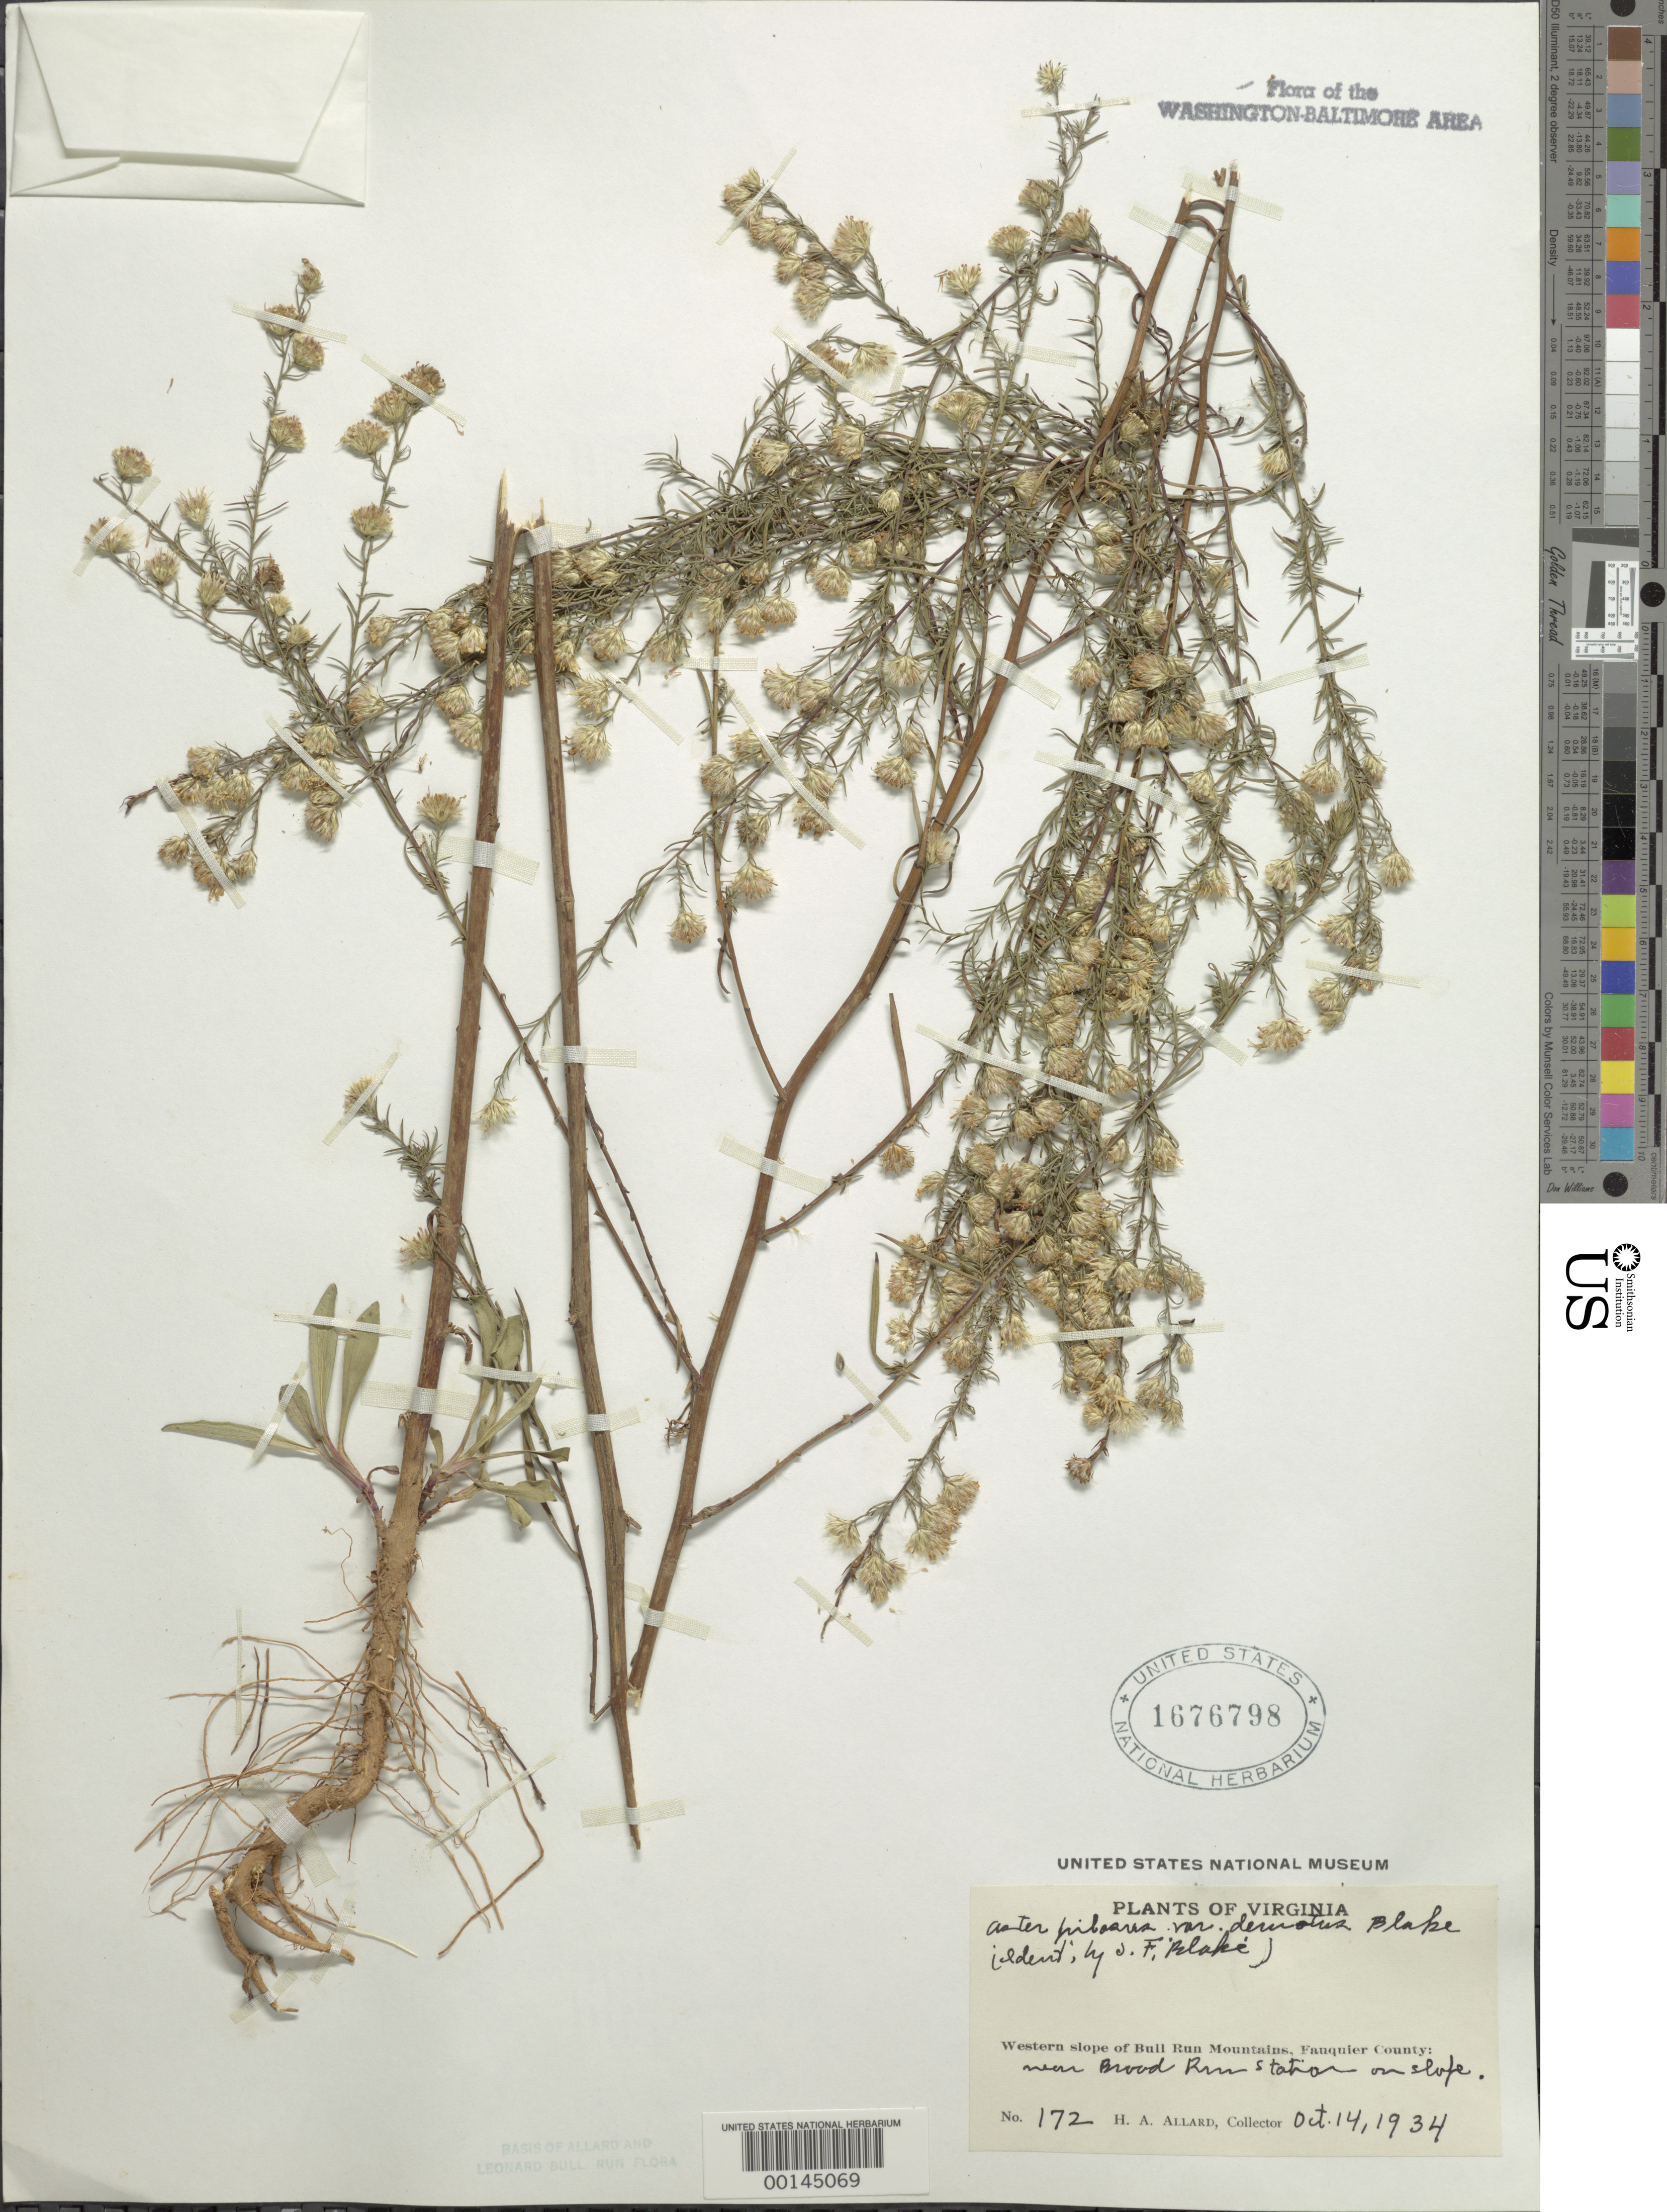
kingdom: Plantae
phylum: Tracheophyta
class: Magnoliopsida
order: Asterales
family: Asteraceae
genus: Symphyotrichum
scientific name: Symphyotrichum pilosum var. pringlei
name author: (A. Gray) G.L. Nesom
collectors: H. A. Allard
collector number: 172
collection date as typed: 14 Oct 1934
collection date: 1934-10-14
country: United States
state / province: Virginia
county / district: Fauquier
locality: Near Broad Run Station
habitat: Slope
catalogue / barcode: US 1676798